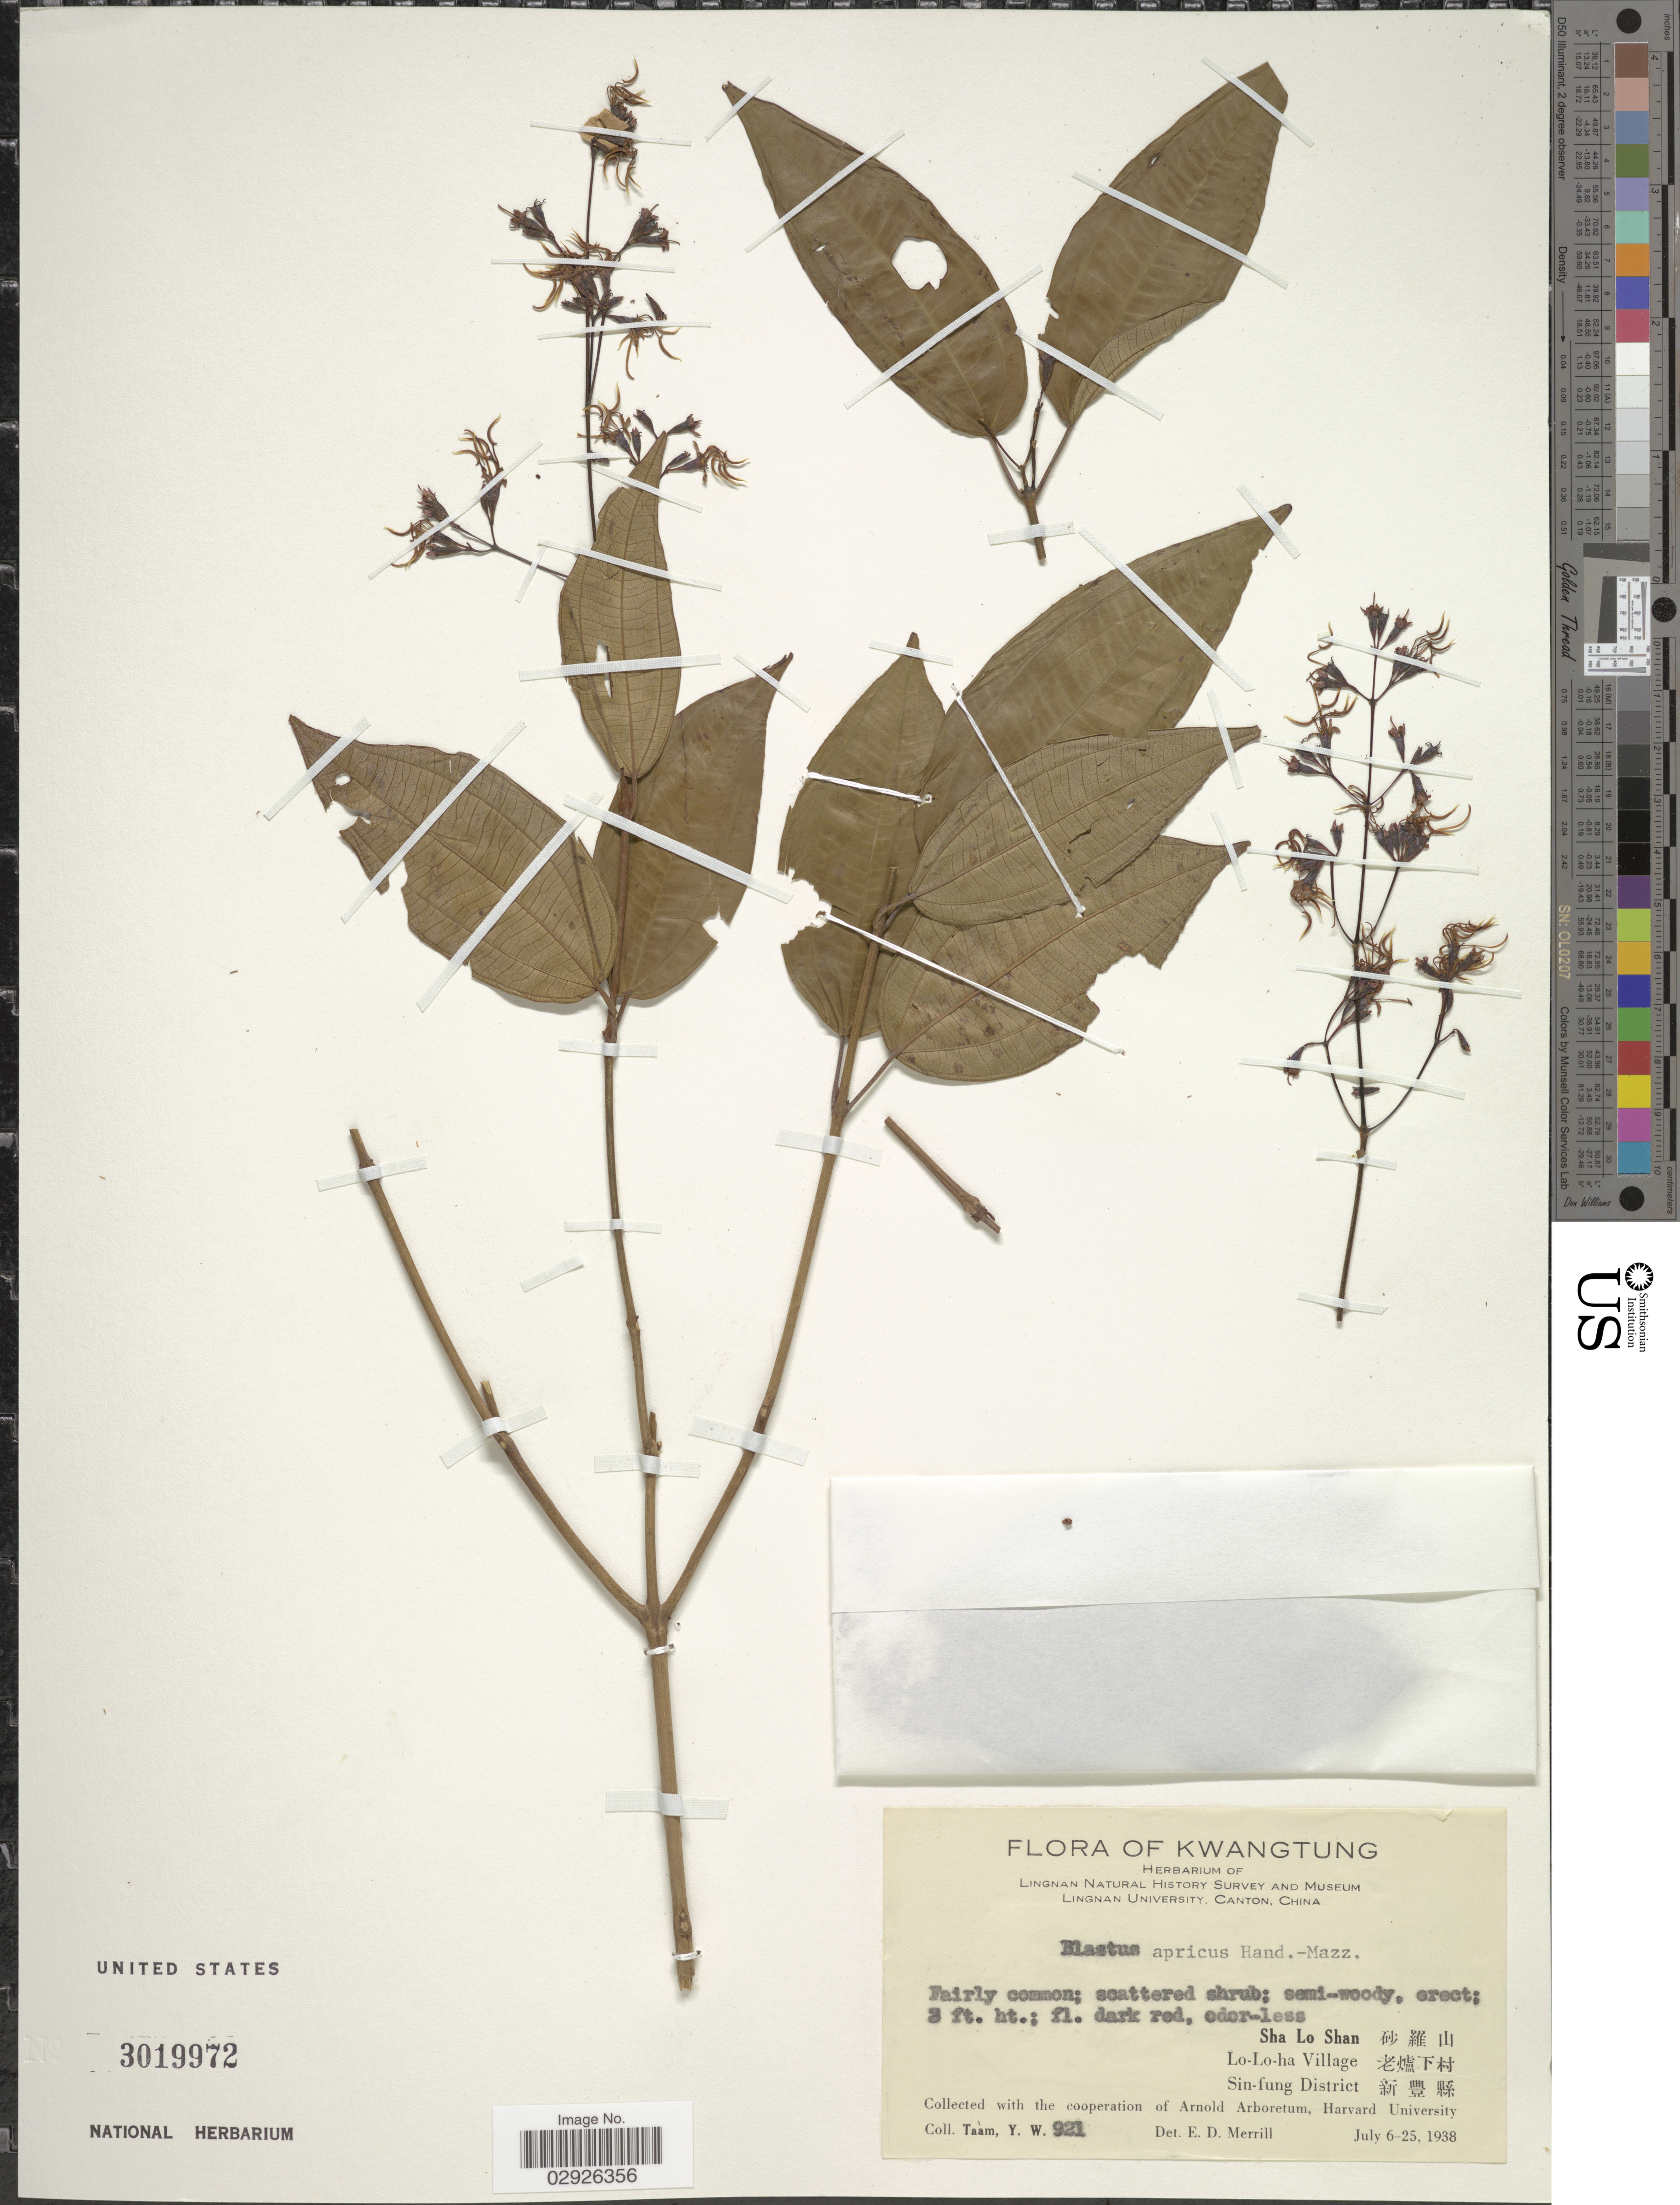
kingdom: Plantae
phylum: Tracheophyta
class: Magnoliopsida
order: Myrtales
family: Melastomataceae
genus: Blastus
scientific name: Blastus pauciflorus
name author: (Benth.) Guillaumin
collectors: Y. W. Taam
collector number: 921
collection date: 1938-07-06/1938-07-25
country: China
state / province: Guangdong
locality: Kwangtung, Sha Lo Shan, Lo-Lo-ha Village, Sin-fung District.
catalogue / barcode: US 3019972